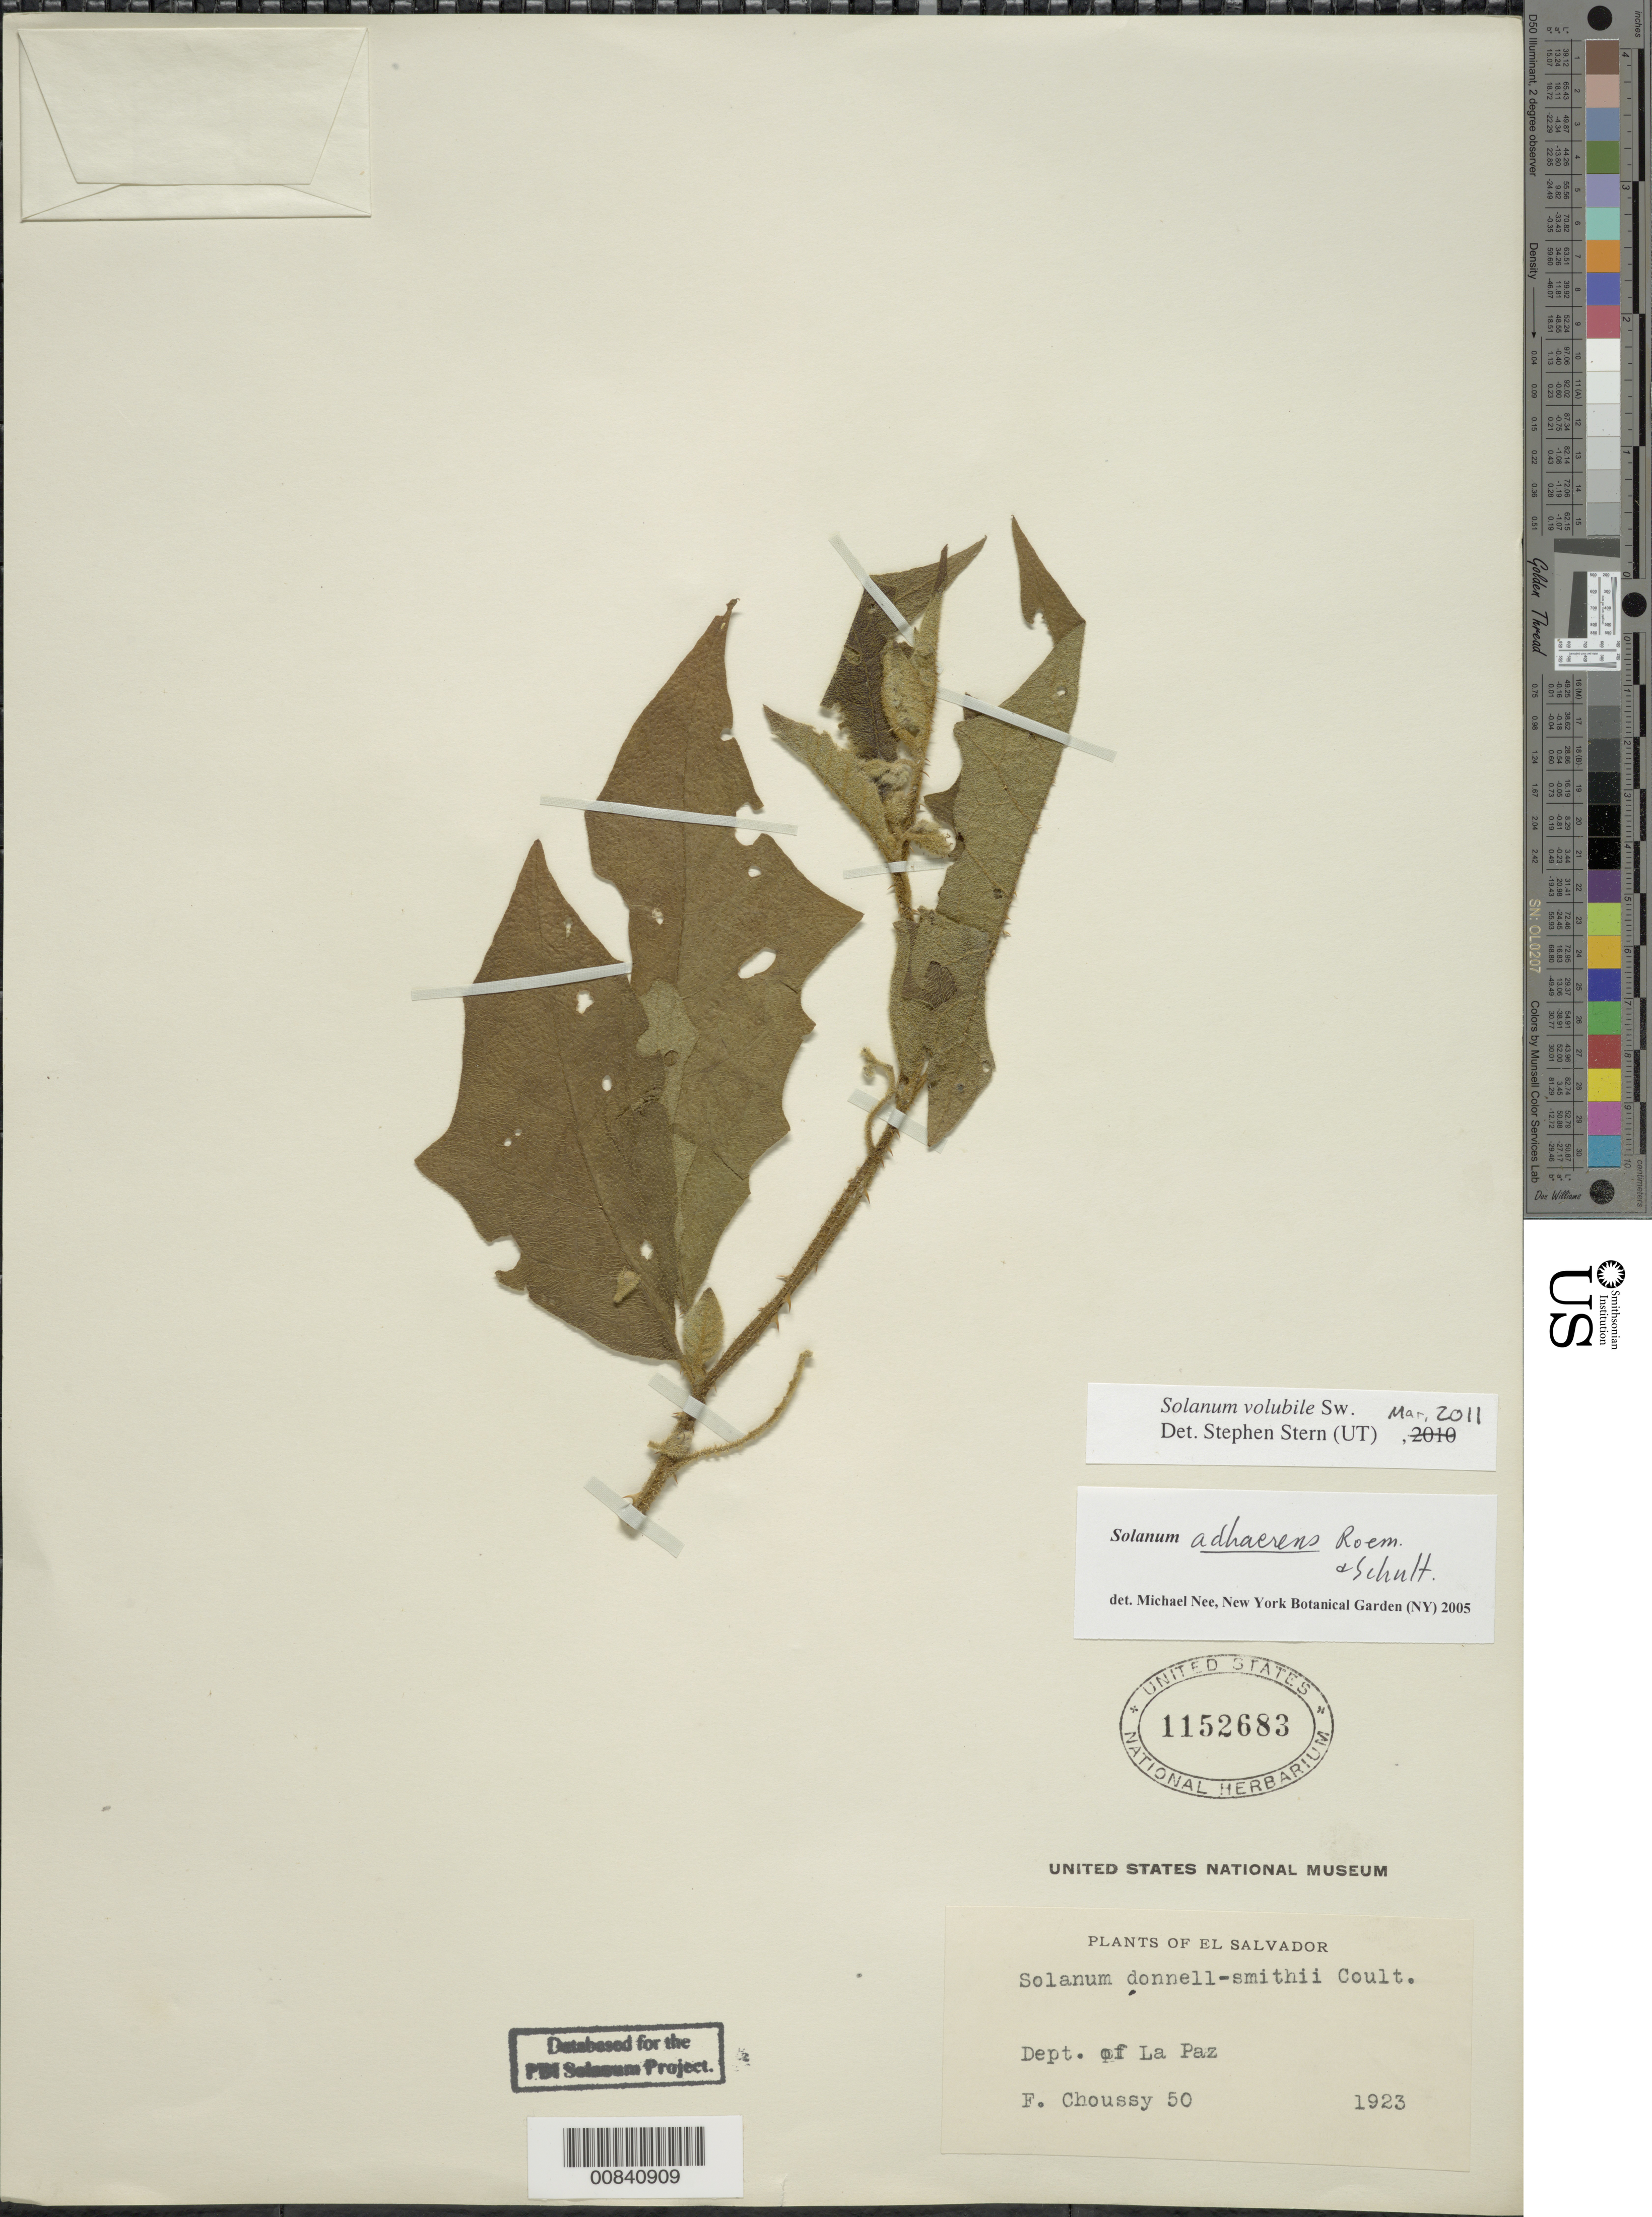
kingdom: Plantae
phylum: Tracheophyta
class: Magnoliopsida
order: Solanales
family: Solanaceae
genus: Solanum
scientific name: Solanum adhaerens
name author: Roem. & Schult.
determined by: Nee, Michael H.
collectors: F. Choussy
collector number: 50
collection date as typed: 1923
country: El Salvador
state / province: La Paz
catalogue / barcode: US 1152683